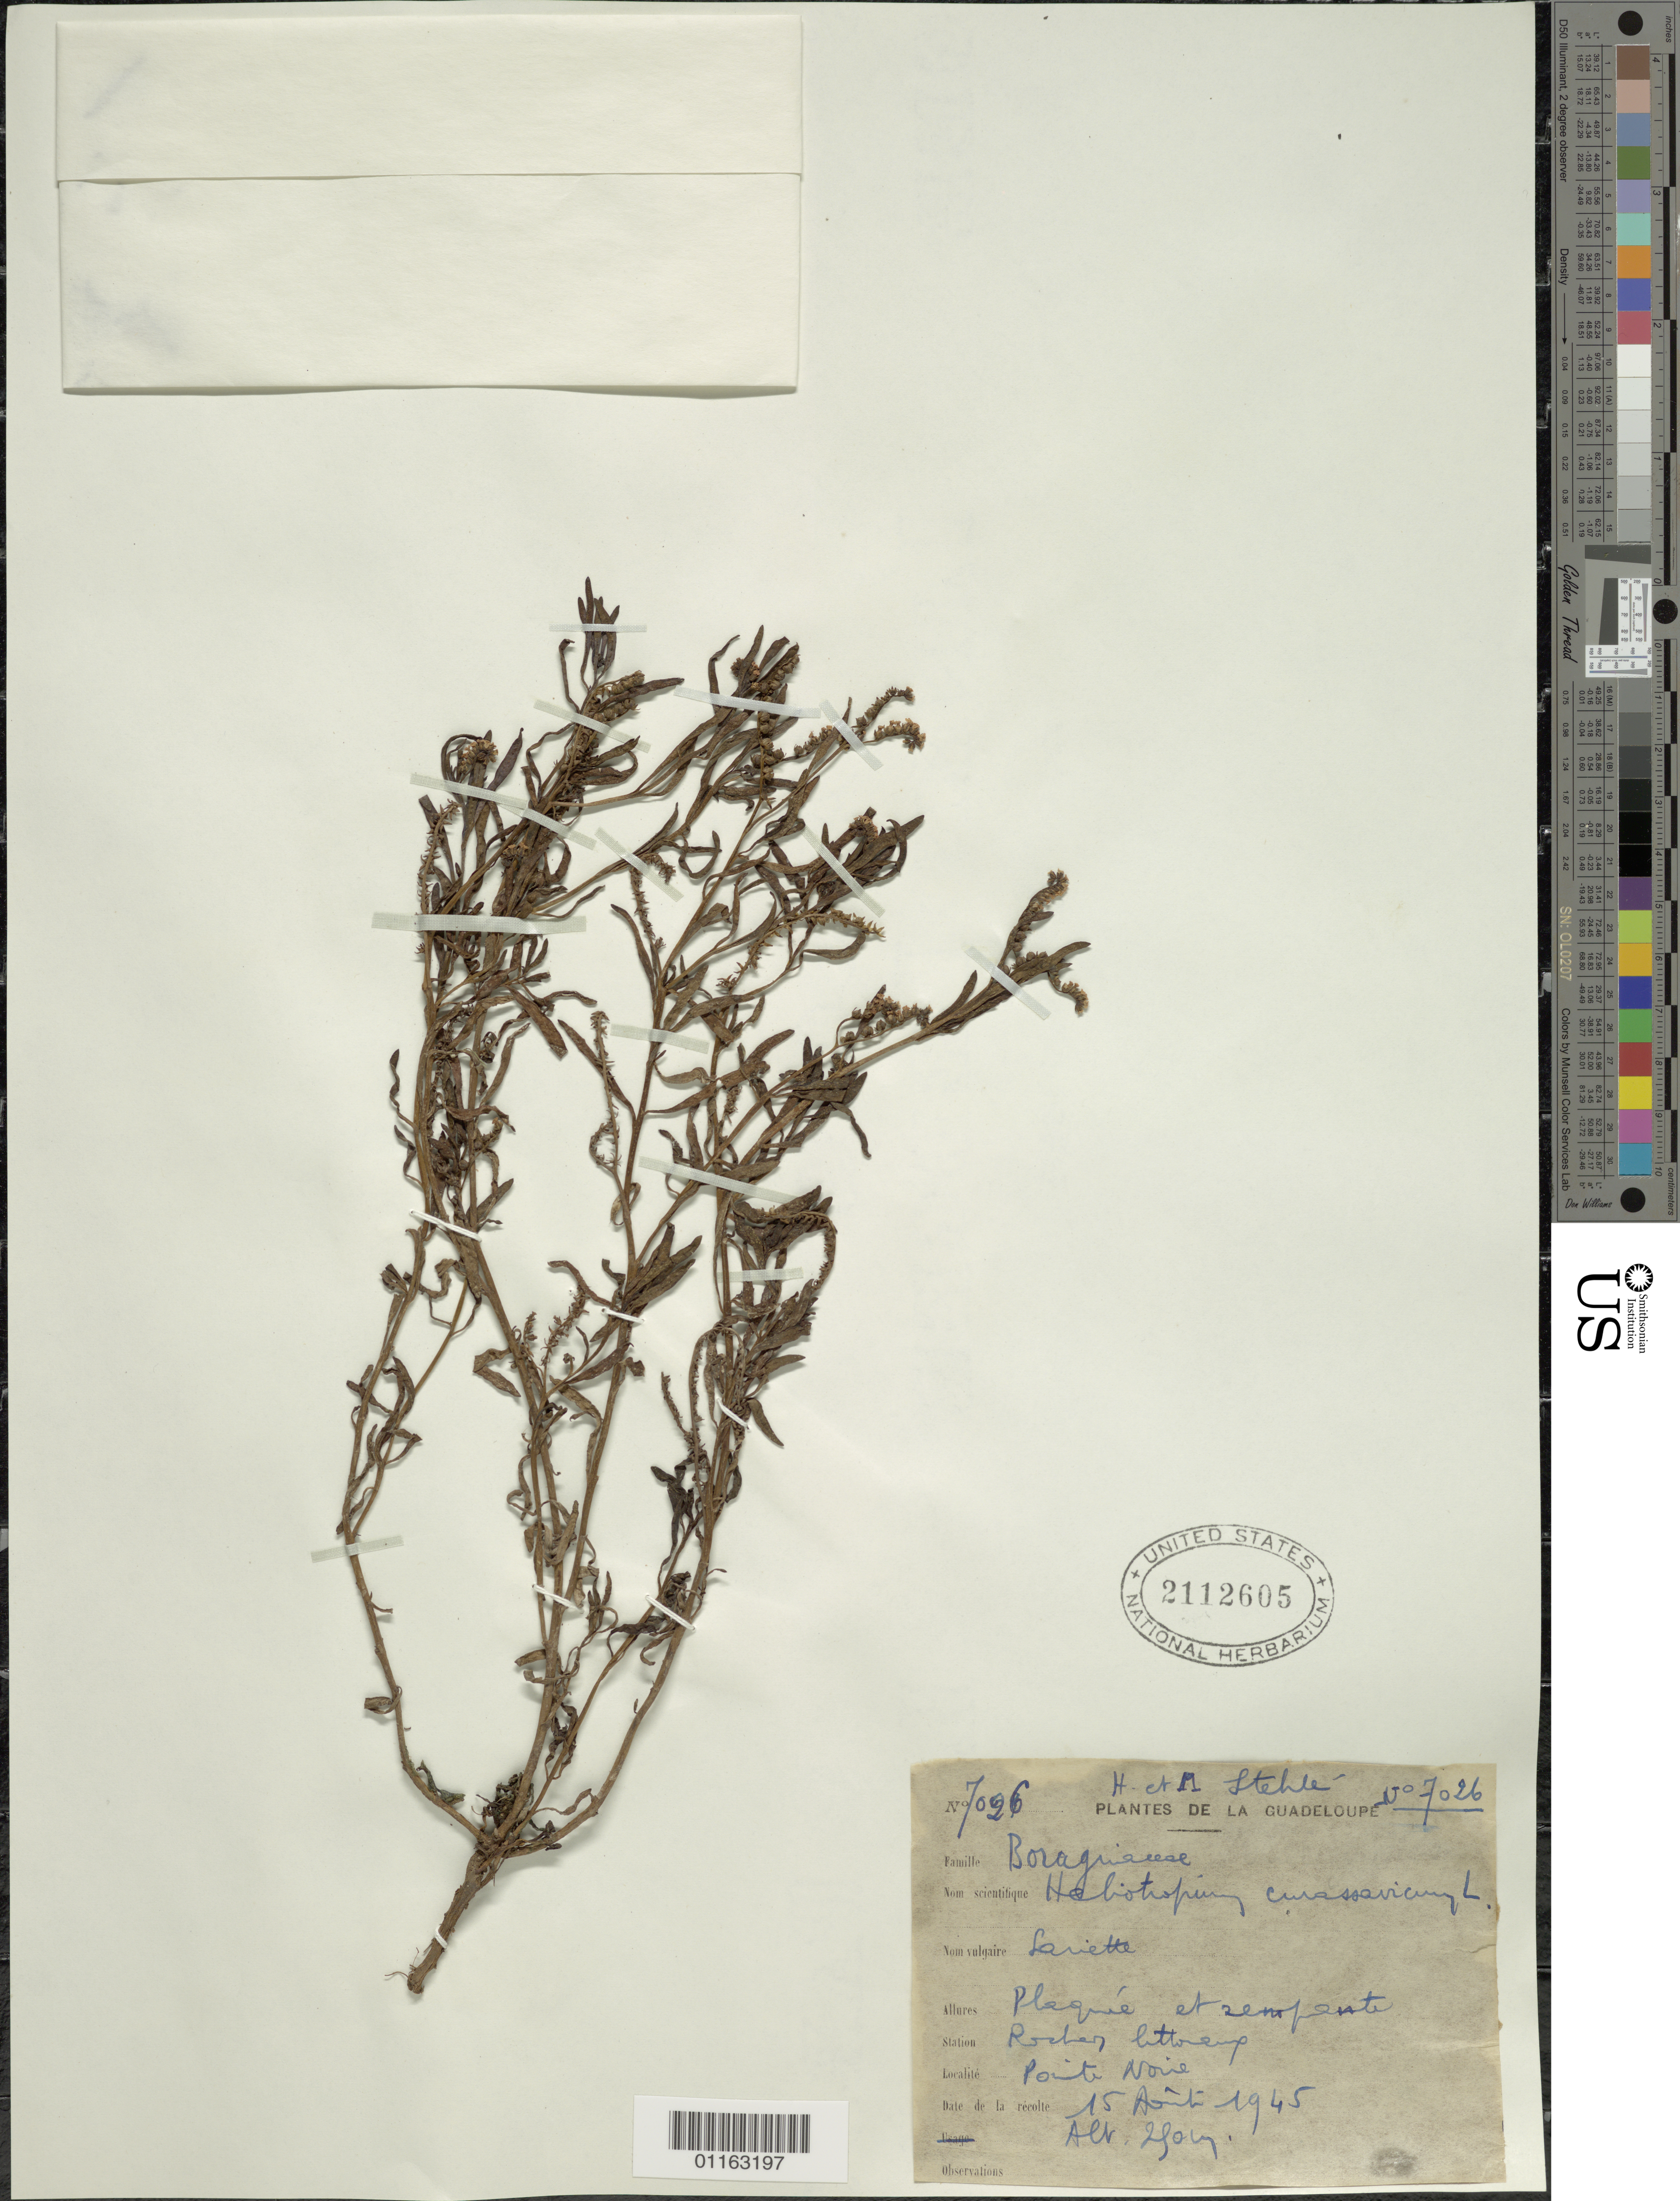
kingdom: Plantae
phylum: Tracheophyta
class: Magnoliopsida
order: Boraginales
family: Heliotropiaceae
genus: Heliotropium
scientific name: Heliotropium curassavicum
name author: L.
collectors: H. Stehlé & M. Stehlé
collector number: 7026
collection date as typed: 15 Aug 1945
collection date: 1945-08-15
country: Guadeloupe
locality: Pointe Noire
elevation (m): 280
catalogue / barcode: US 2112605